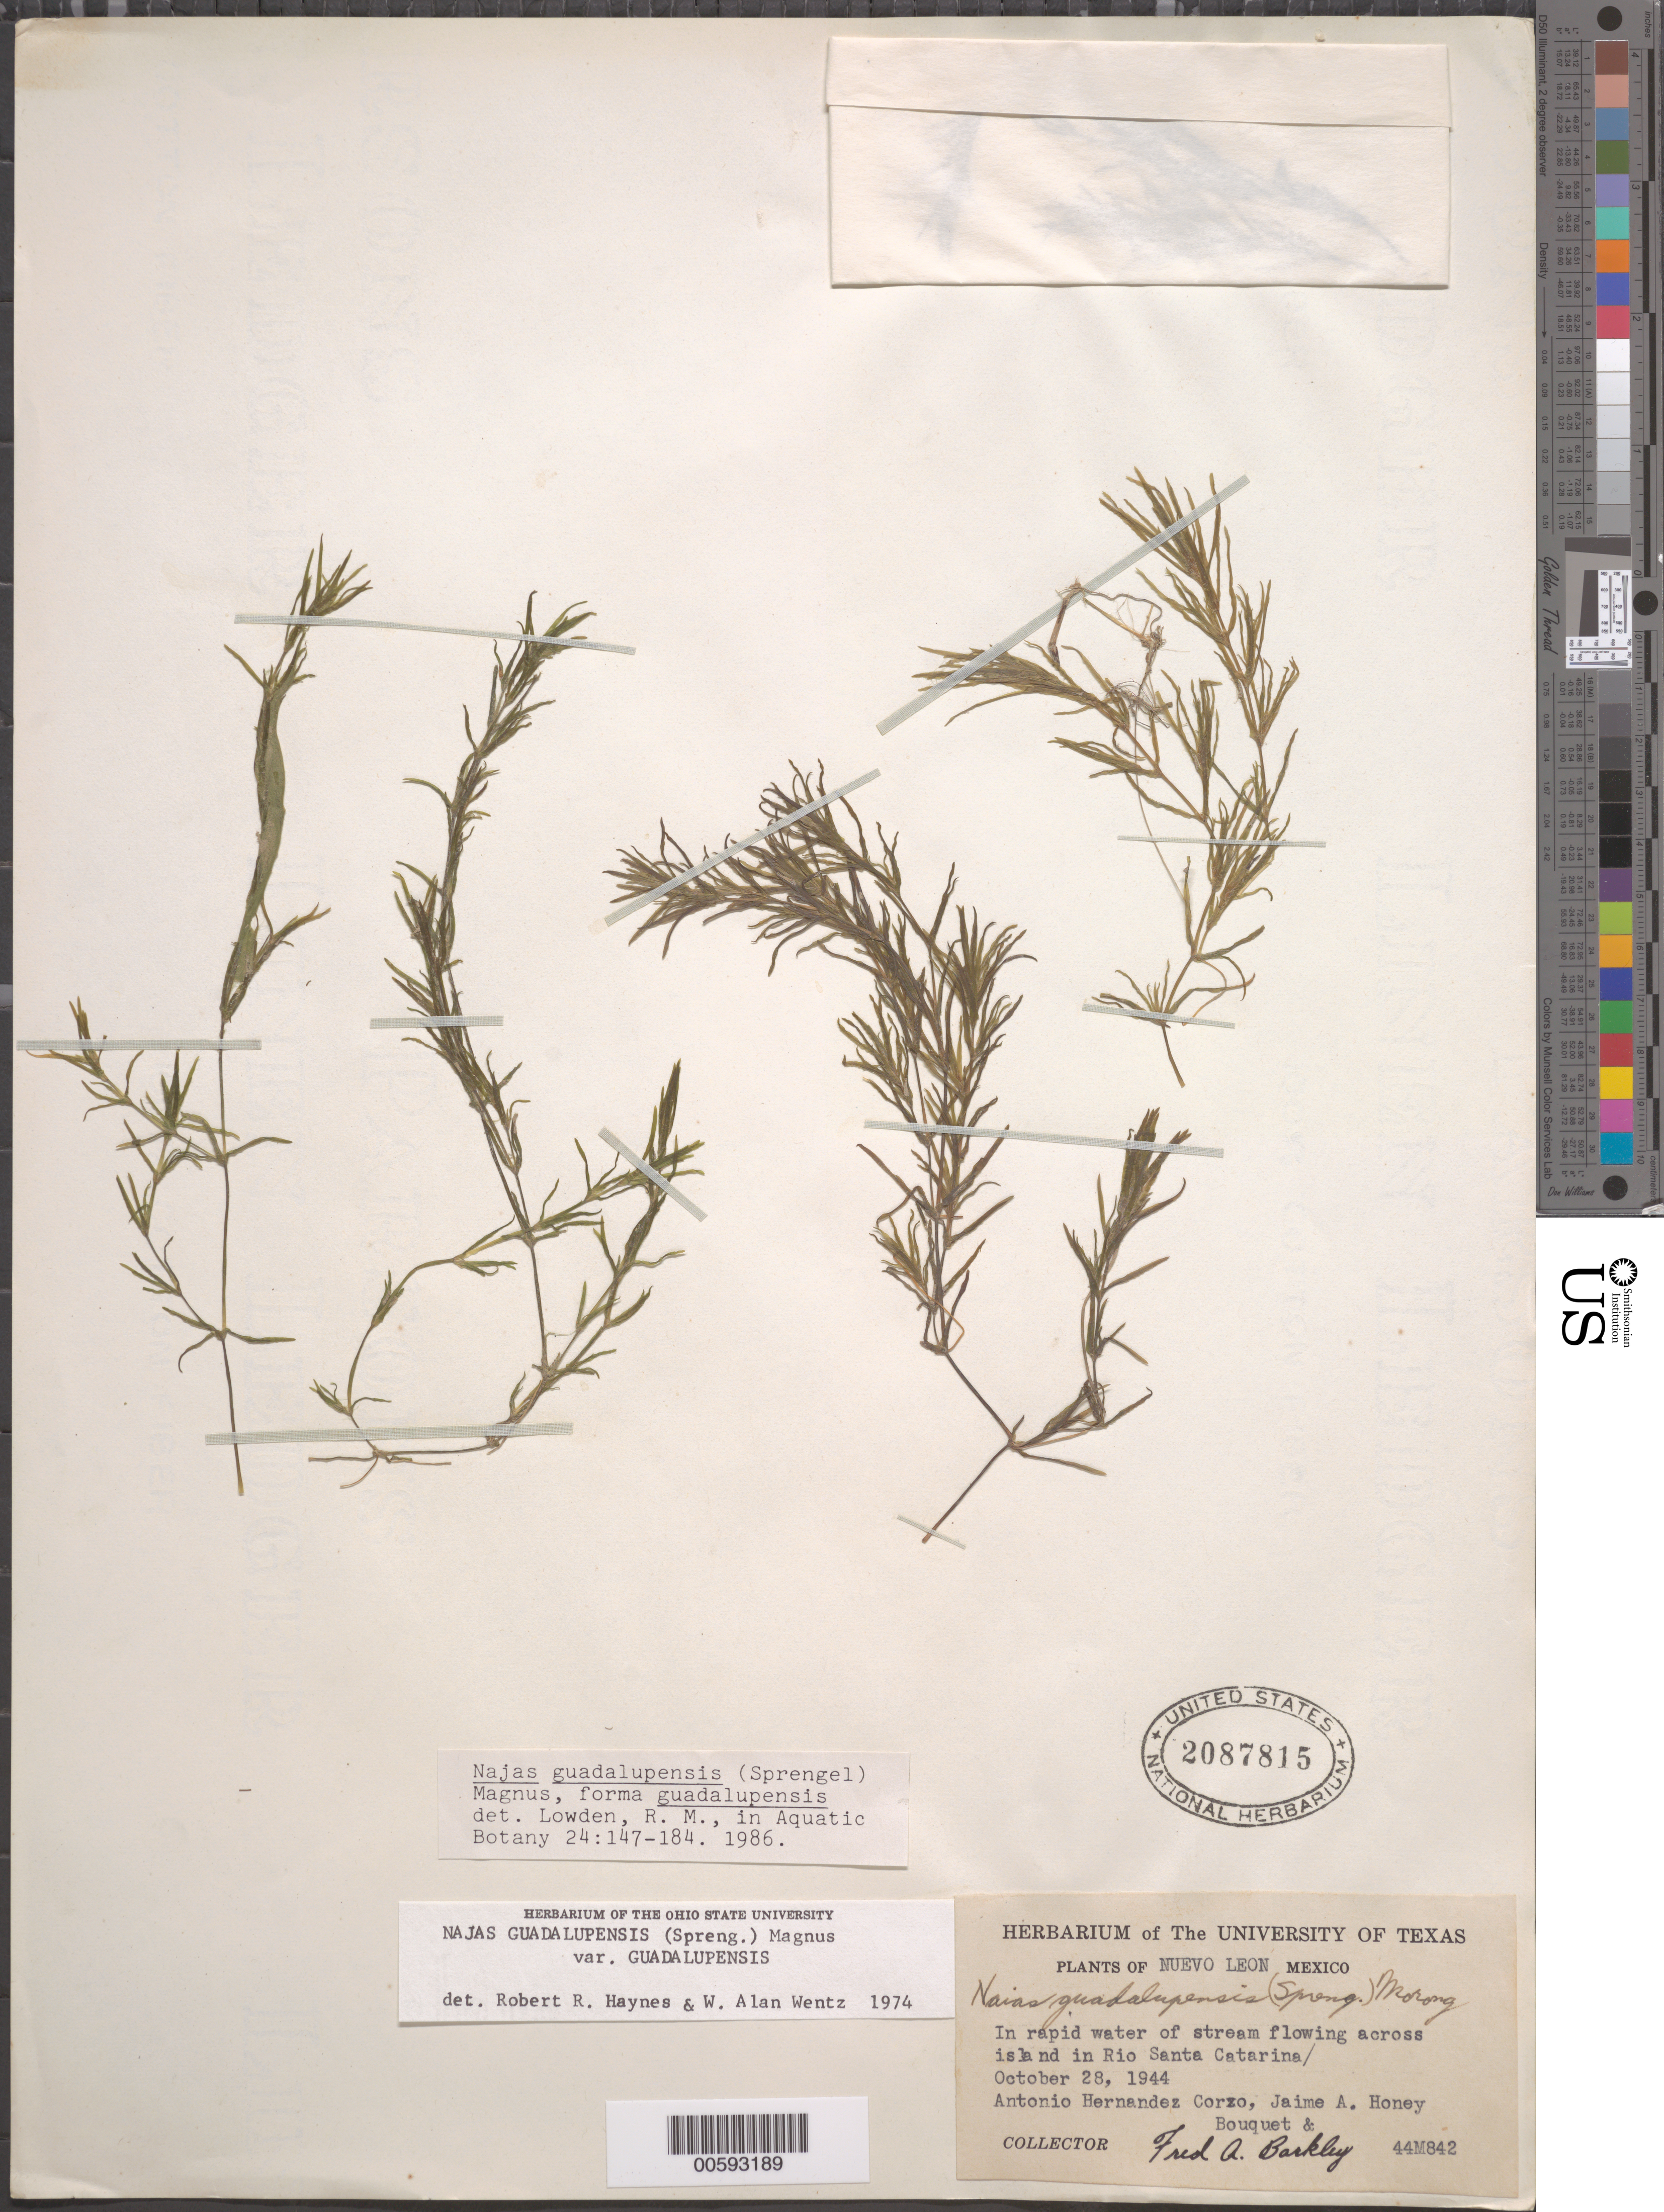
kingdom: Plantae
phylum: Tracheophyta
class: Liliopsida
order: Alismatales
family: Hydrocharitaceae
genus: Najas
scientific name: Najas guadalupensis var. guadalupensis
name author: (Spreng.) Magnus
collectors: F. A. Barkley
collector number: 44m842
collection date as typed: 28 Oct 1844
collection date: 1844-10-28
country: Mexico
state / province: Nuevo León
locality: Island in Rio Santa Catarina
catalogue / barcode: US 2087815